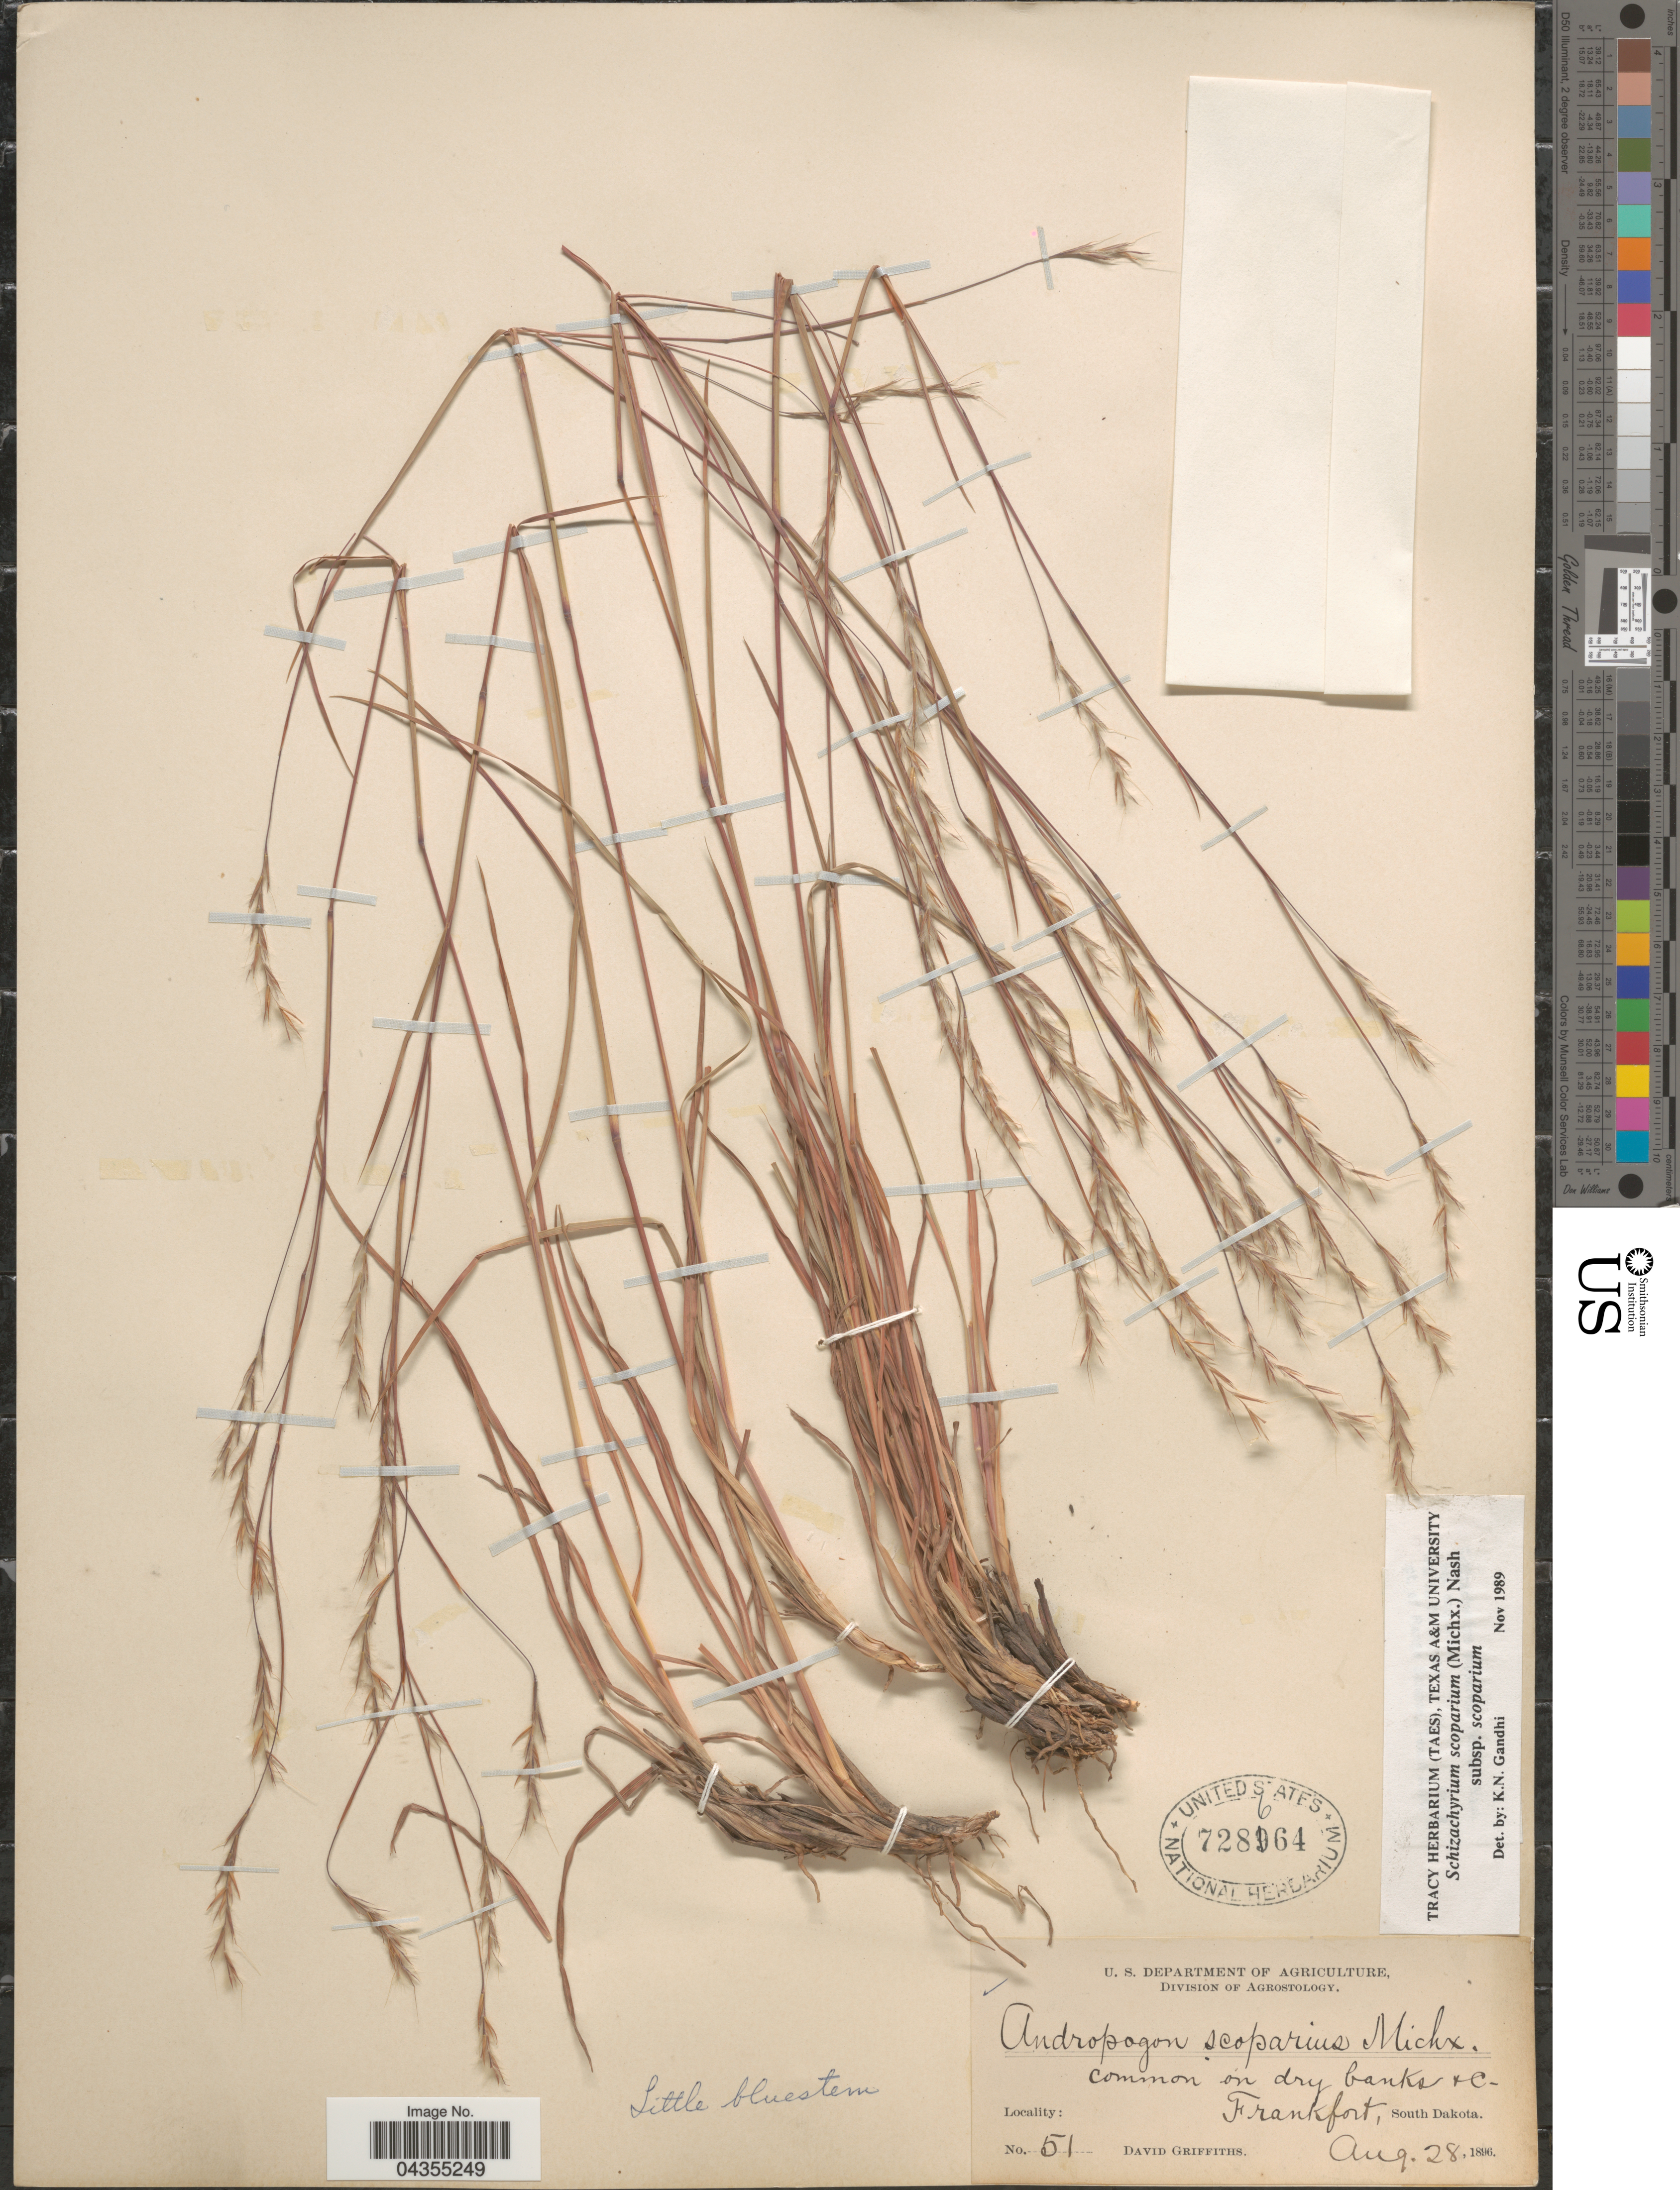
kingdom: Plantae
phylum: Tracheophyta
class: Liliopsida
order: Poales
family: Poaceae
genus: Schizachyrium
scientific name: Schizachyrium scoparium var. scoparium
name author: (Michx.) Nash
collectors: D. Griffiths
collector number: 51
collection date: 1896-08-28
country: United States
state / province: South Dakota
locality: On dry banks & C. Frankfort.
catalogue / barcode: US 728664